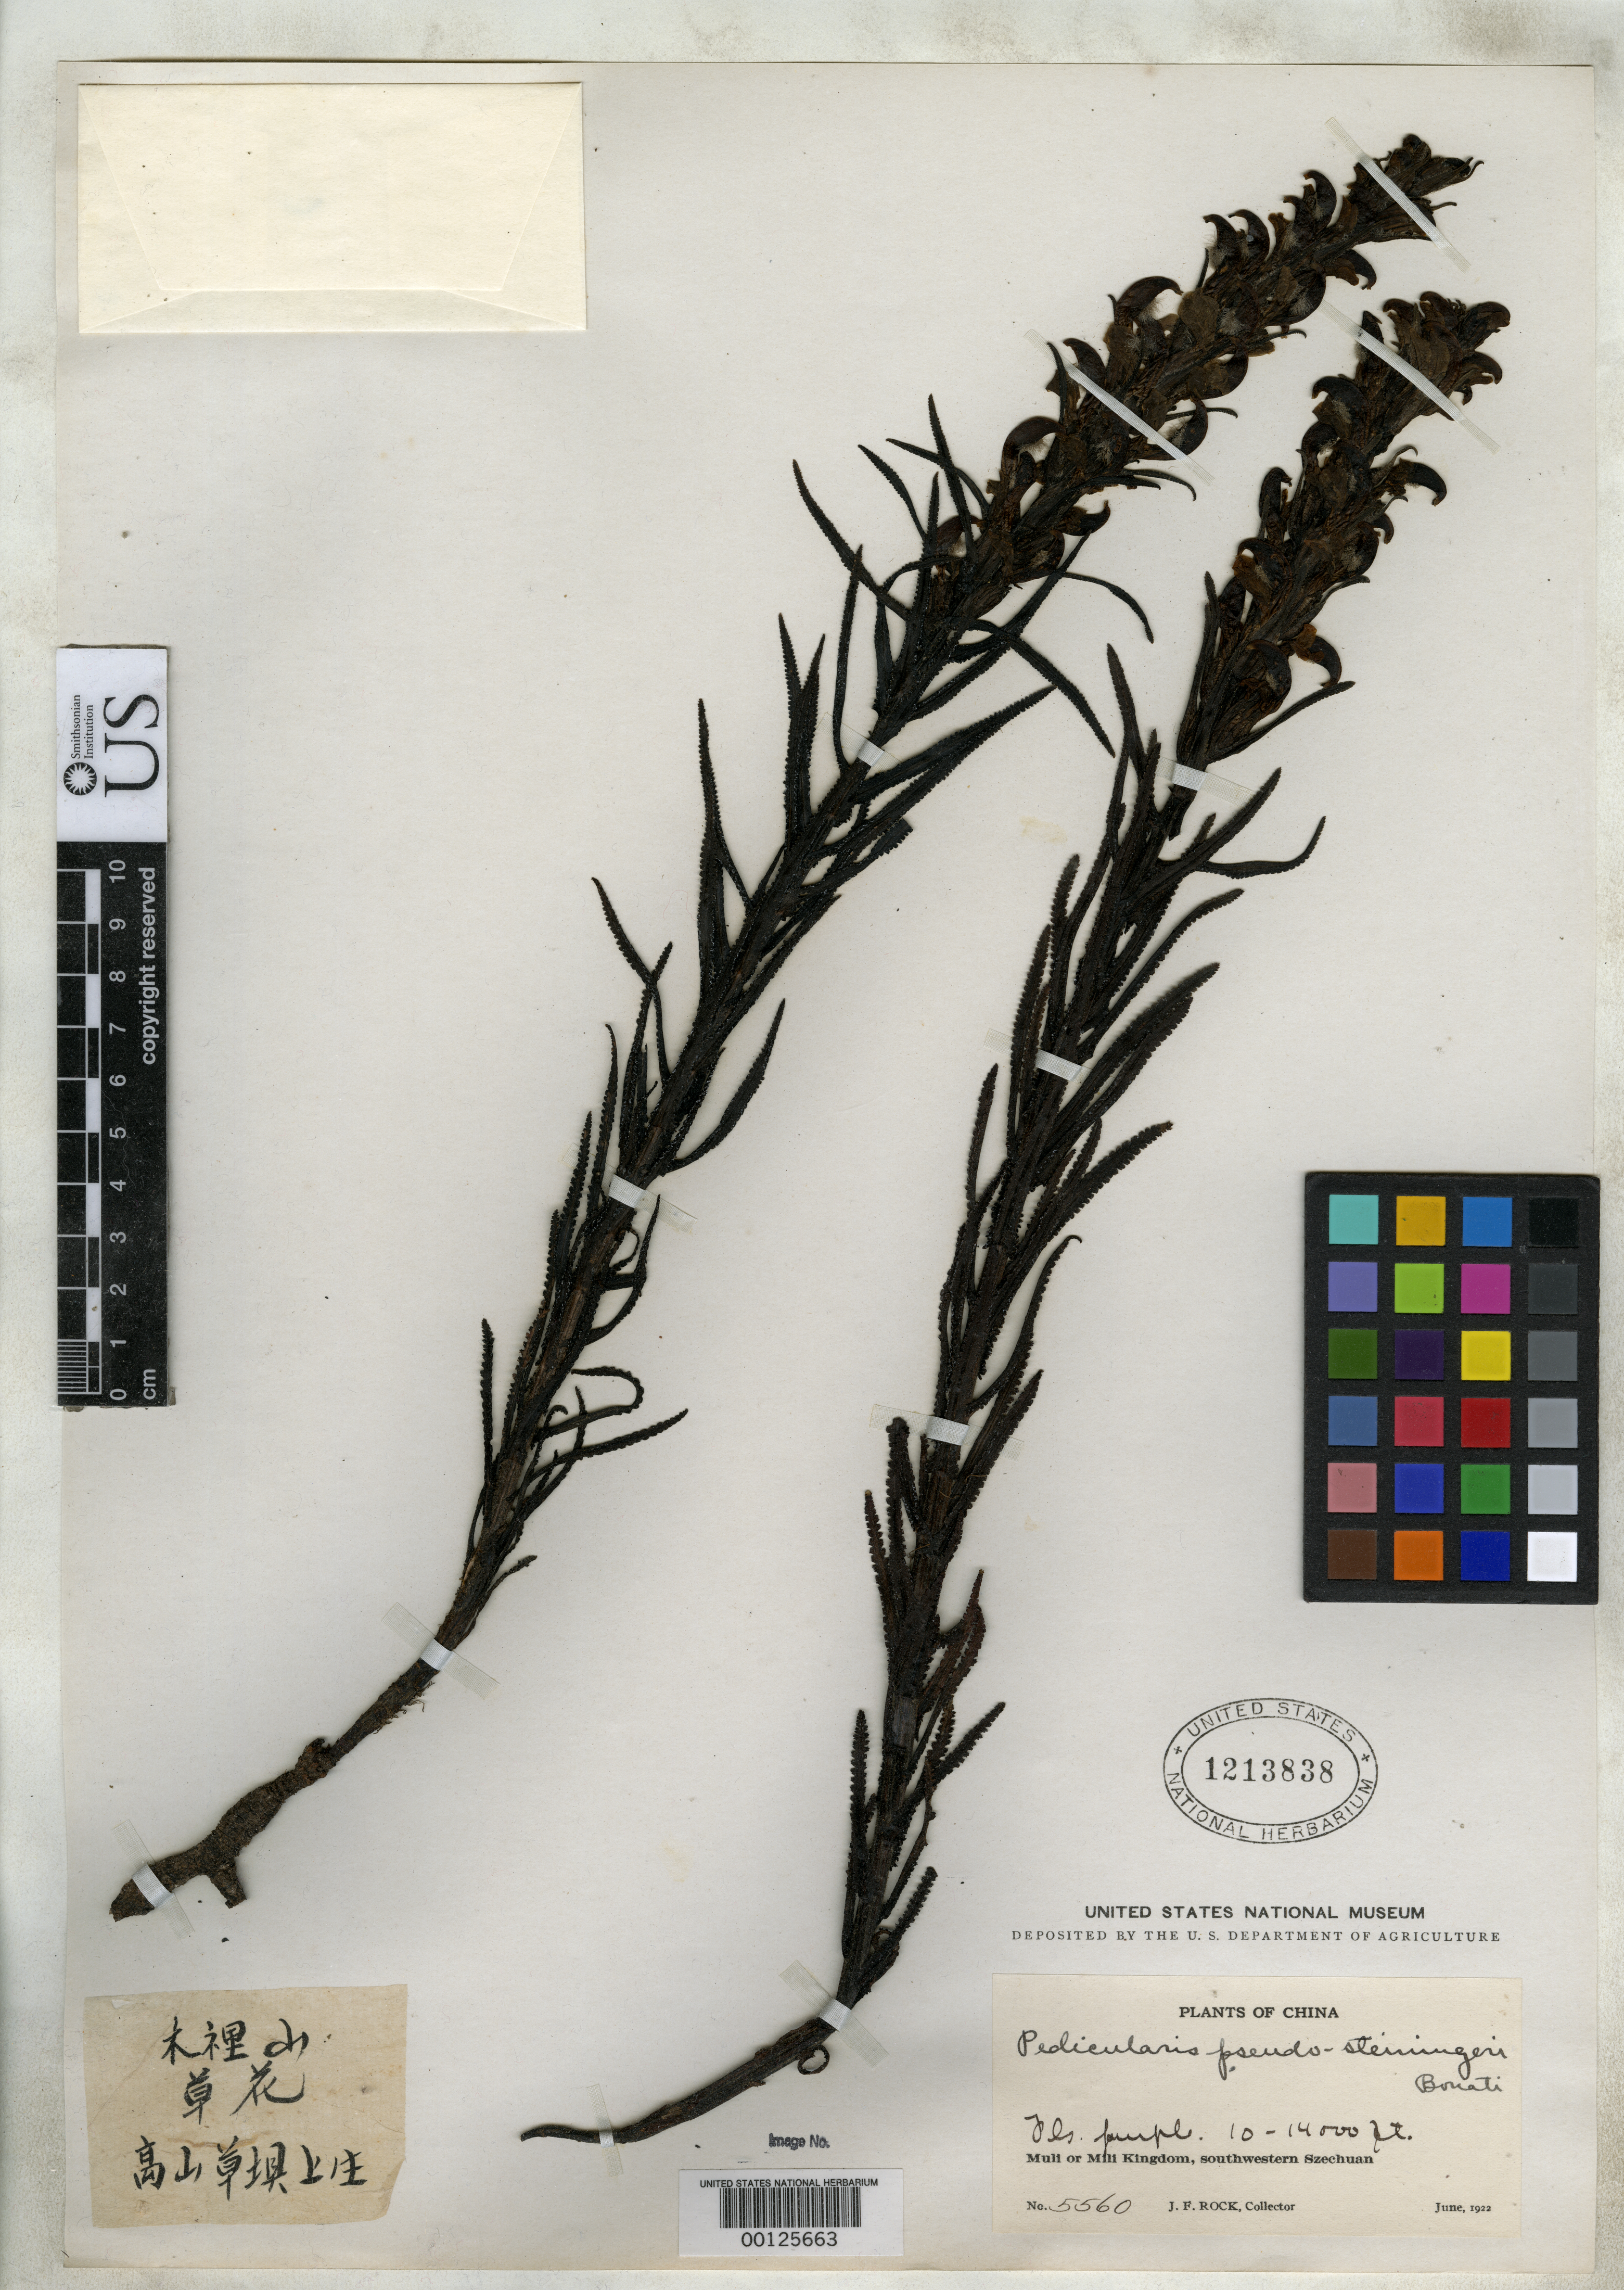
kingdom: Plantae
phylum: Tracheophyta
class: Magnoliopsida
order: Lamiales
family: Orobanchaceae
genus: Pedicularis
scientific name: Pedicularis pseudosteiningeri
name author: Bonati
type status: Isotype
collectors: J. F. Rock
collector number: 5560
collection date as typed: Jun 1922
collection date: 1922-06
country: China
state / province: Sichuan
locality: Muli Kingdom.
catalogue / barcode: US 1213838